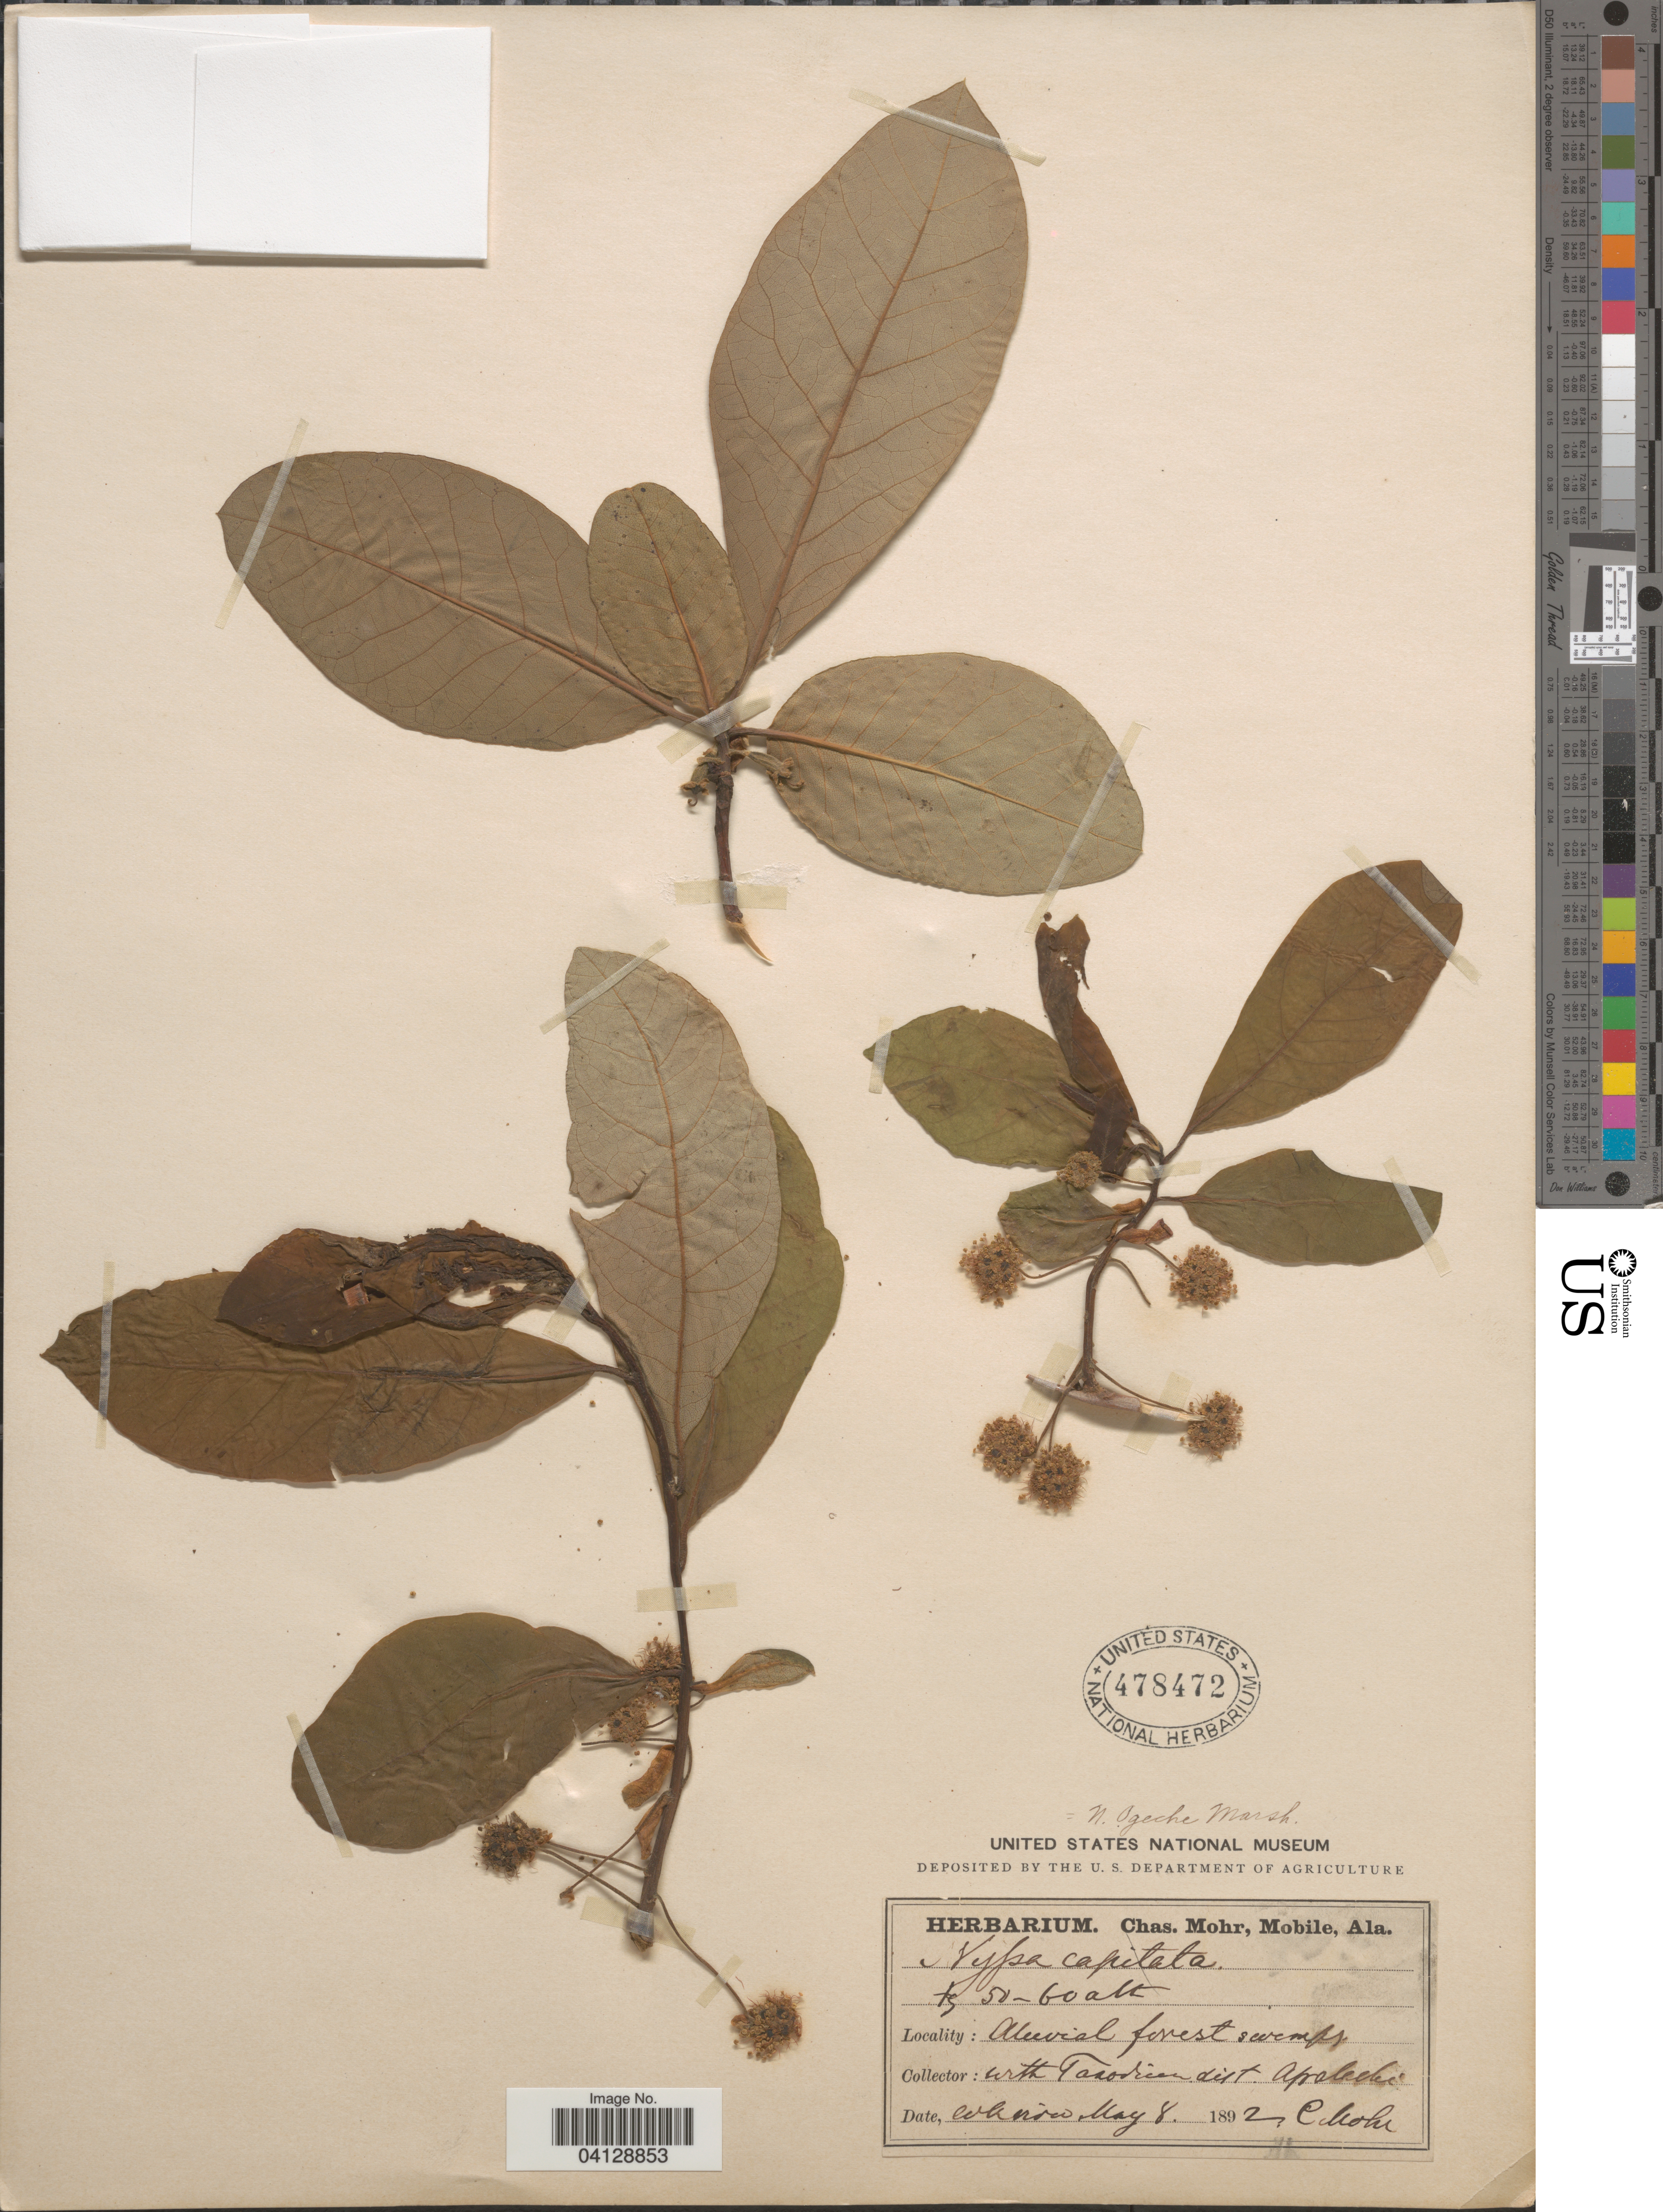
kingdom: Plantae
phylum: Tracheophyta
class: Magnoliopsida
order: Cornales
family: Nyssaceae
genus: Nyssa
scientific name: Nyssa ogeche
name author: W. Bartram ex Marshall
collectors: Mohr, C. T. (herbarium)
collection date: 1892-05-08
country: United States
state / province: Alabama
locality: Apalachicola river.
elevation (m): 15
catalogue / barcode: US 478472